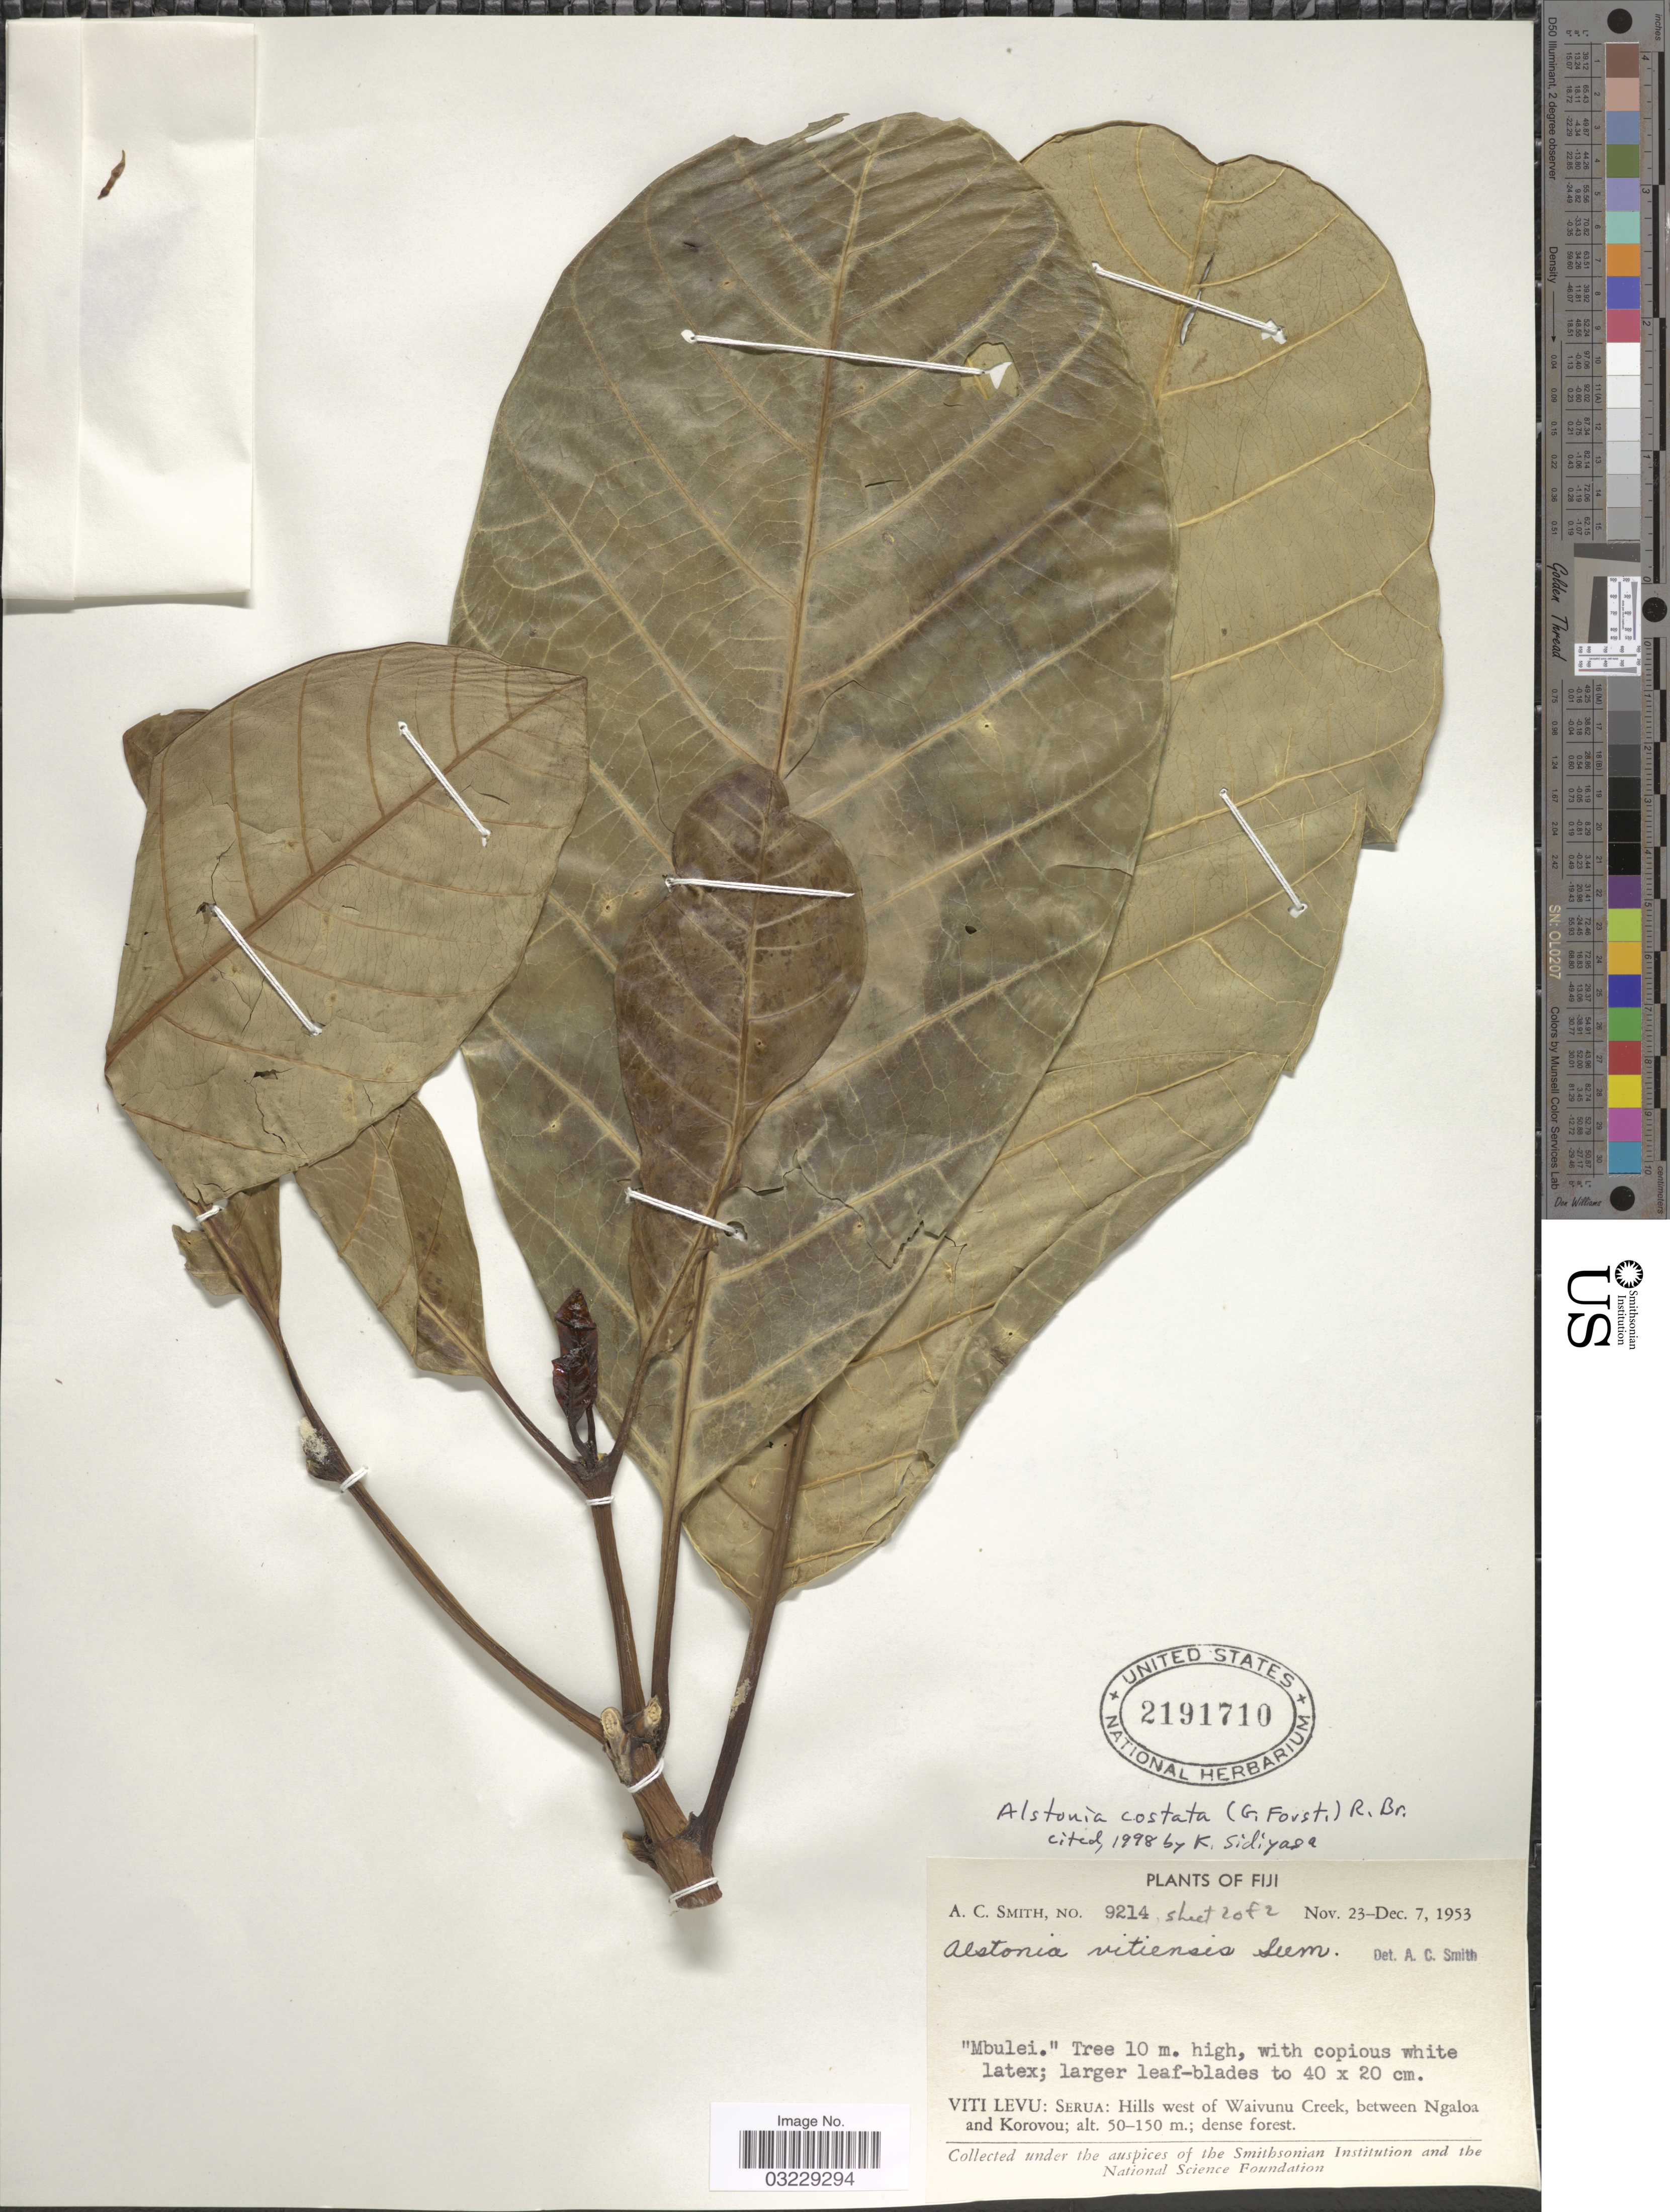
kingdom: Plantae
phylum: Tracheophyta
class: Magnoliopsida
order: Gentianales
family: Apocynaceae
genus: Alstonia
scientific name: Alstonia costata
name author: (G. Forst.) R. Br.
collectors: A. C. Smith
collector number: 9214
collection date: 1953-11-23/1953-12-07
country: Fiji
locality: Viti Levu: Serua: Hills west of Waivunu Creek, between Ngaloa and Korovou.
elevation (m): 50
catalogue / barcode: US 2191710